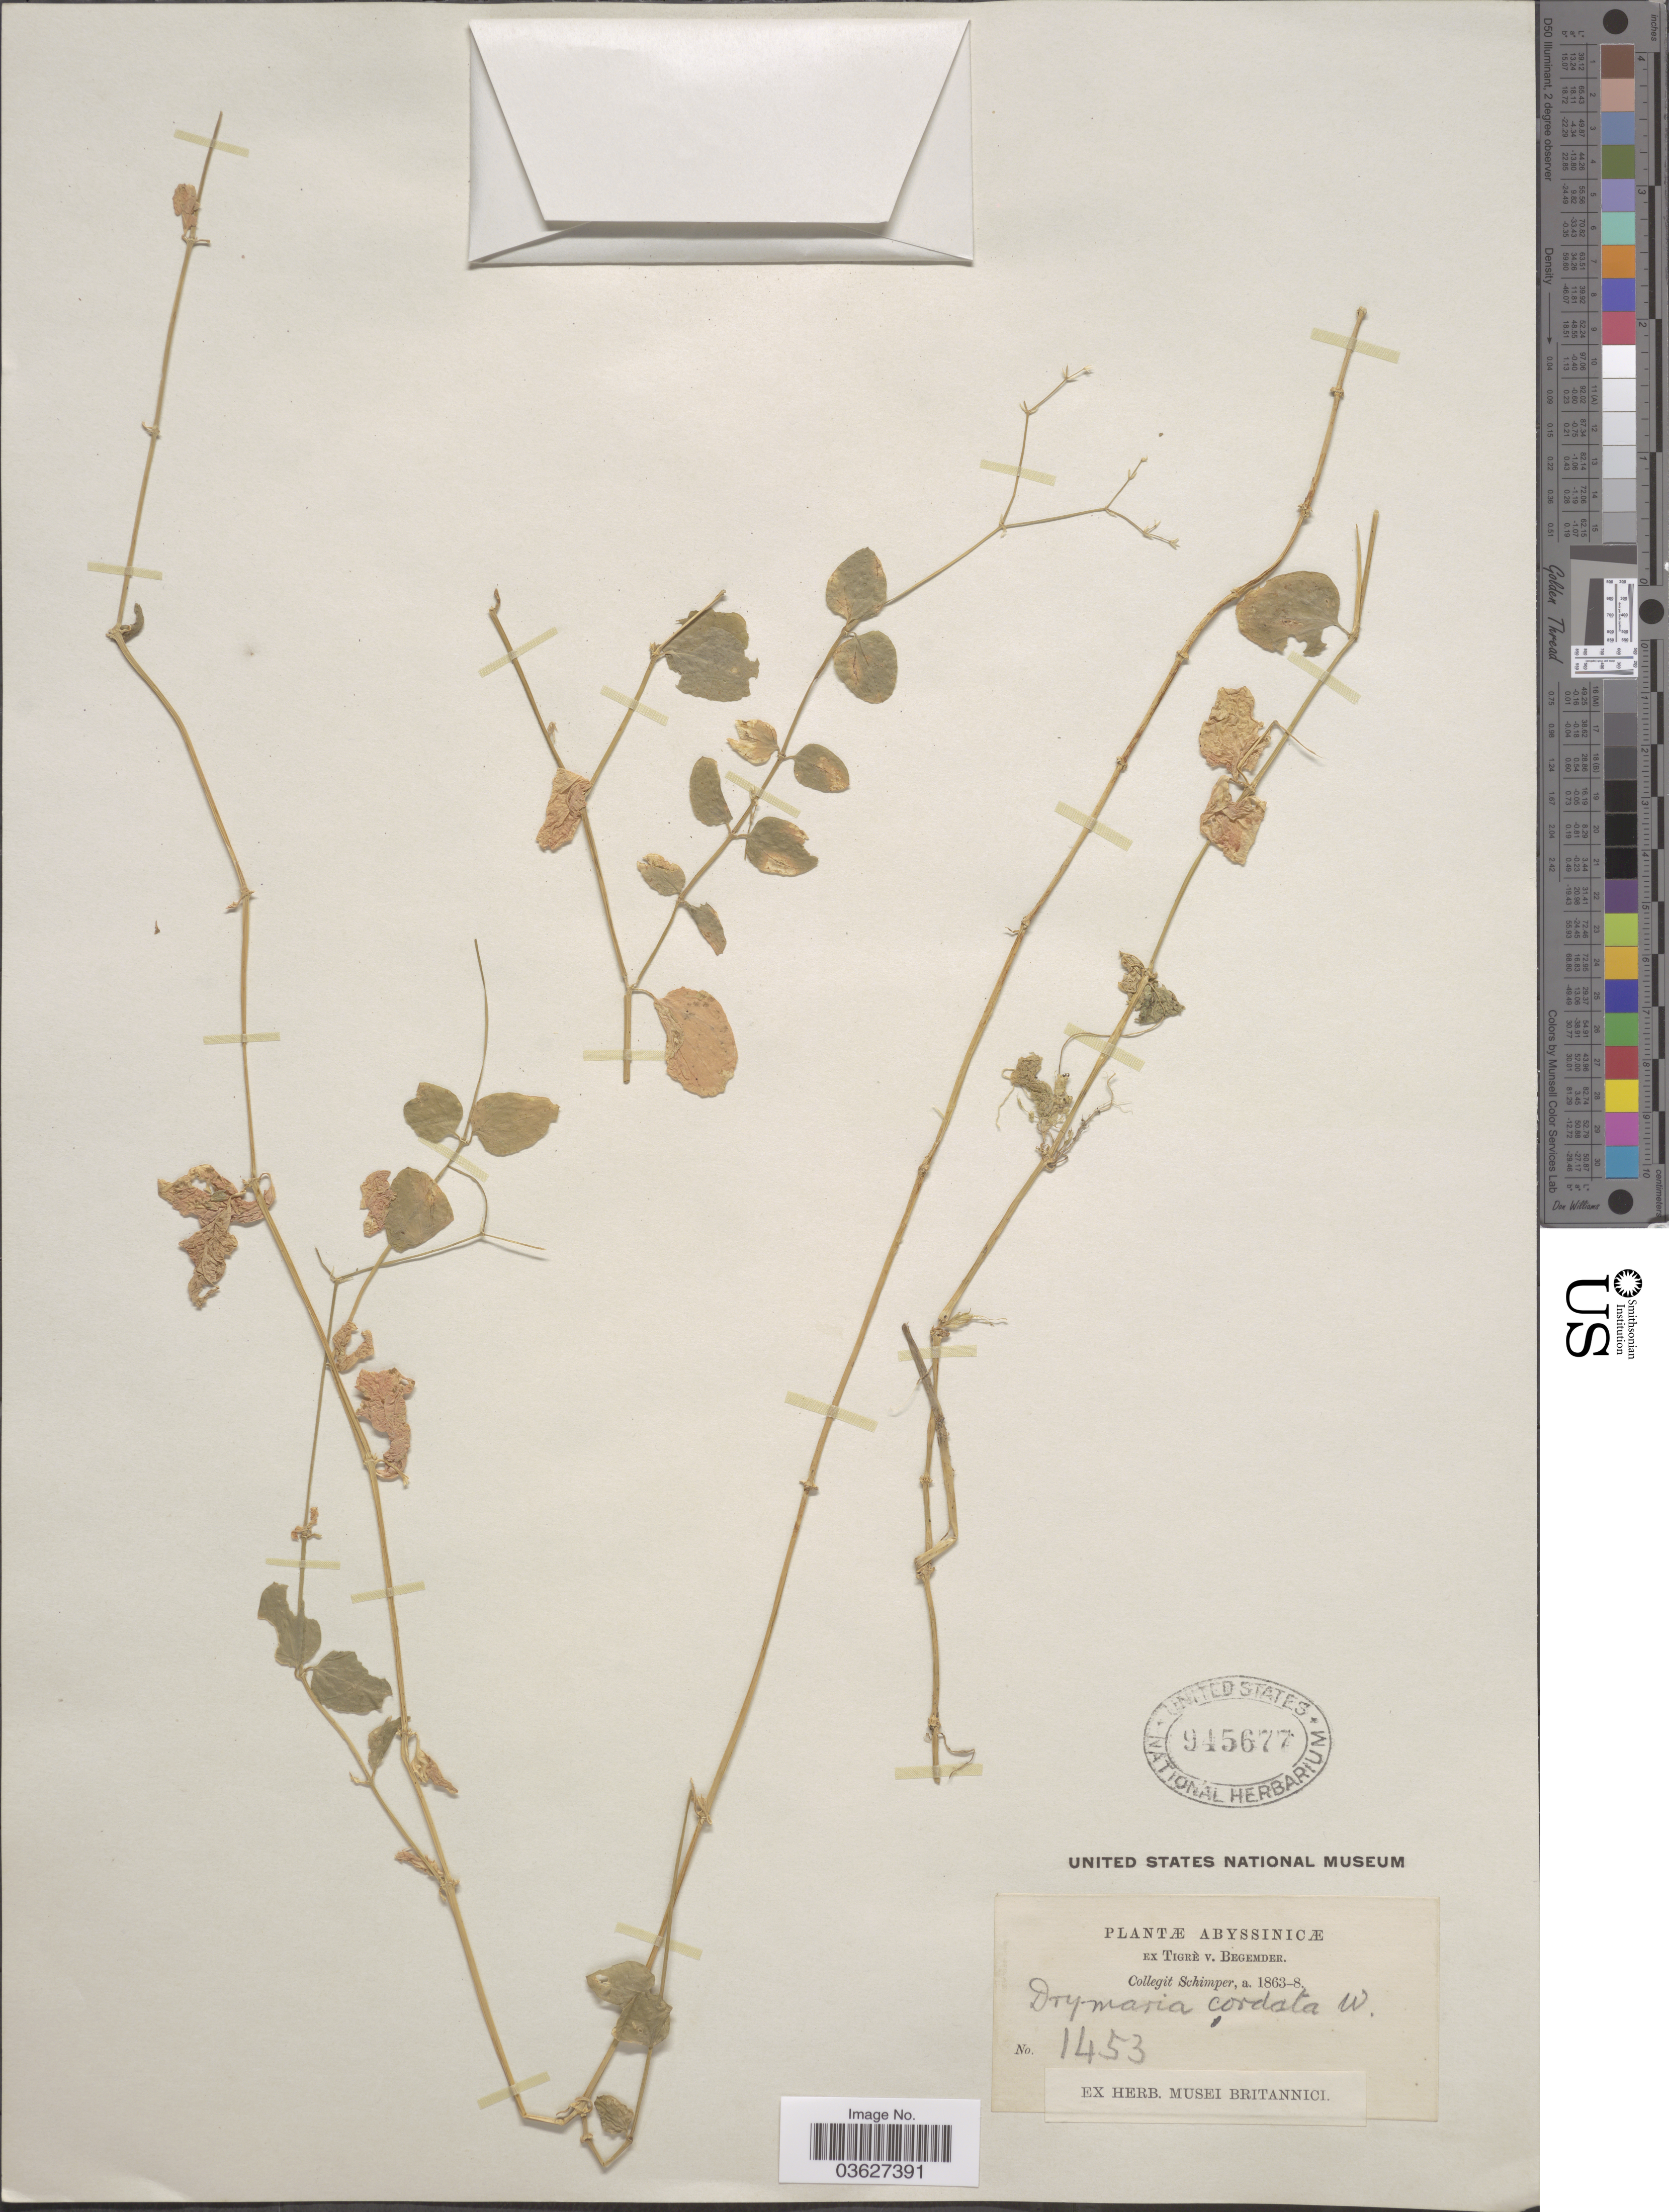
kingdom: Plantae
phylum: Tracheophyta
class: Magnoliopsida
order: Caryophyllales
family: Caryophyllaceae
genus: Drymaria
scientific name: Drymaria cordata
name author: (L.) Willd. ex Schult.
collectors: -. Schimper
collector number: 1453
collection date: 1863/1868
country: Ethiopia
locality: Abyssinicæ.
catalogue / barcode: US 945677